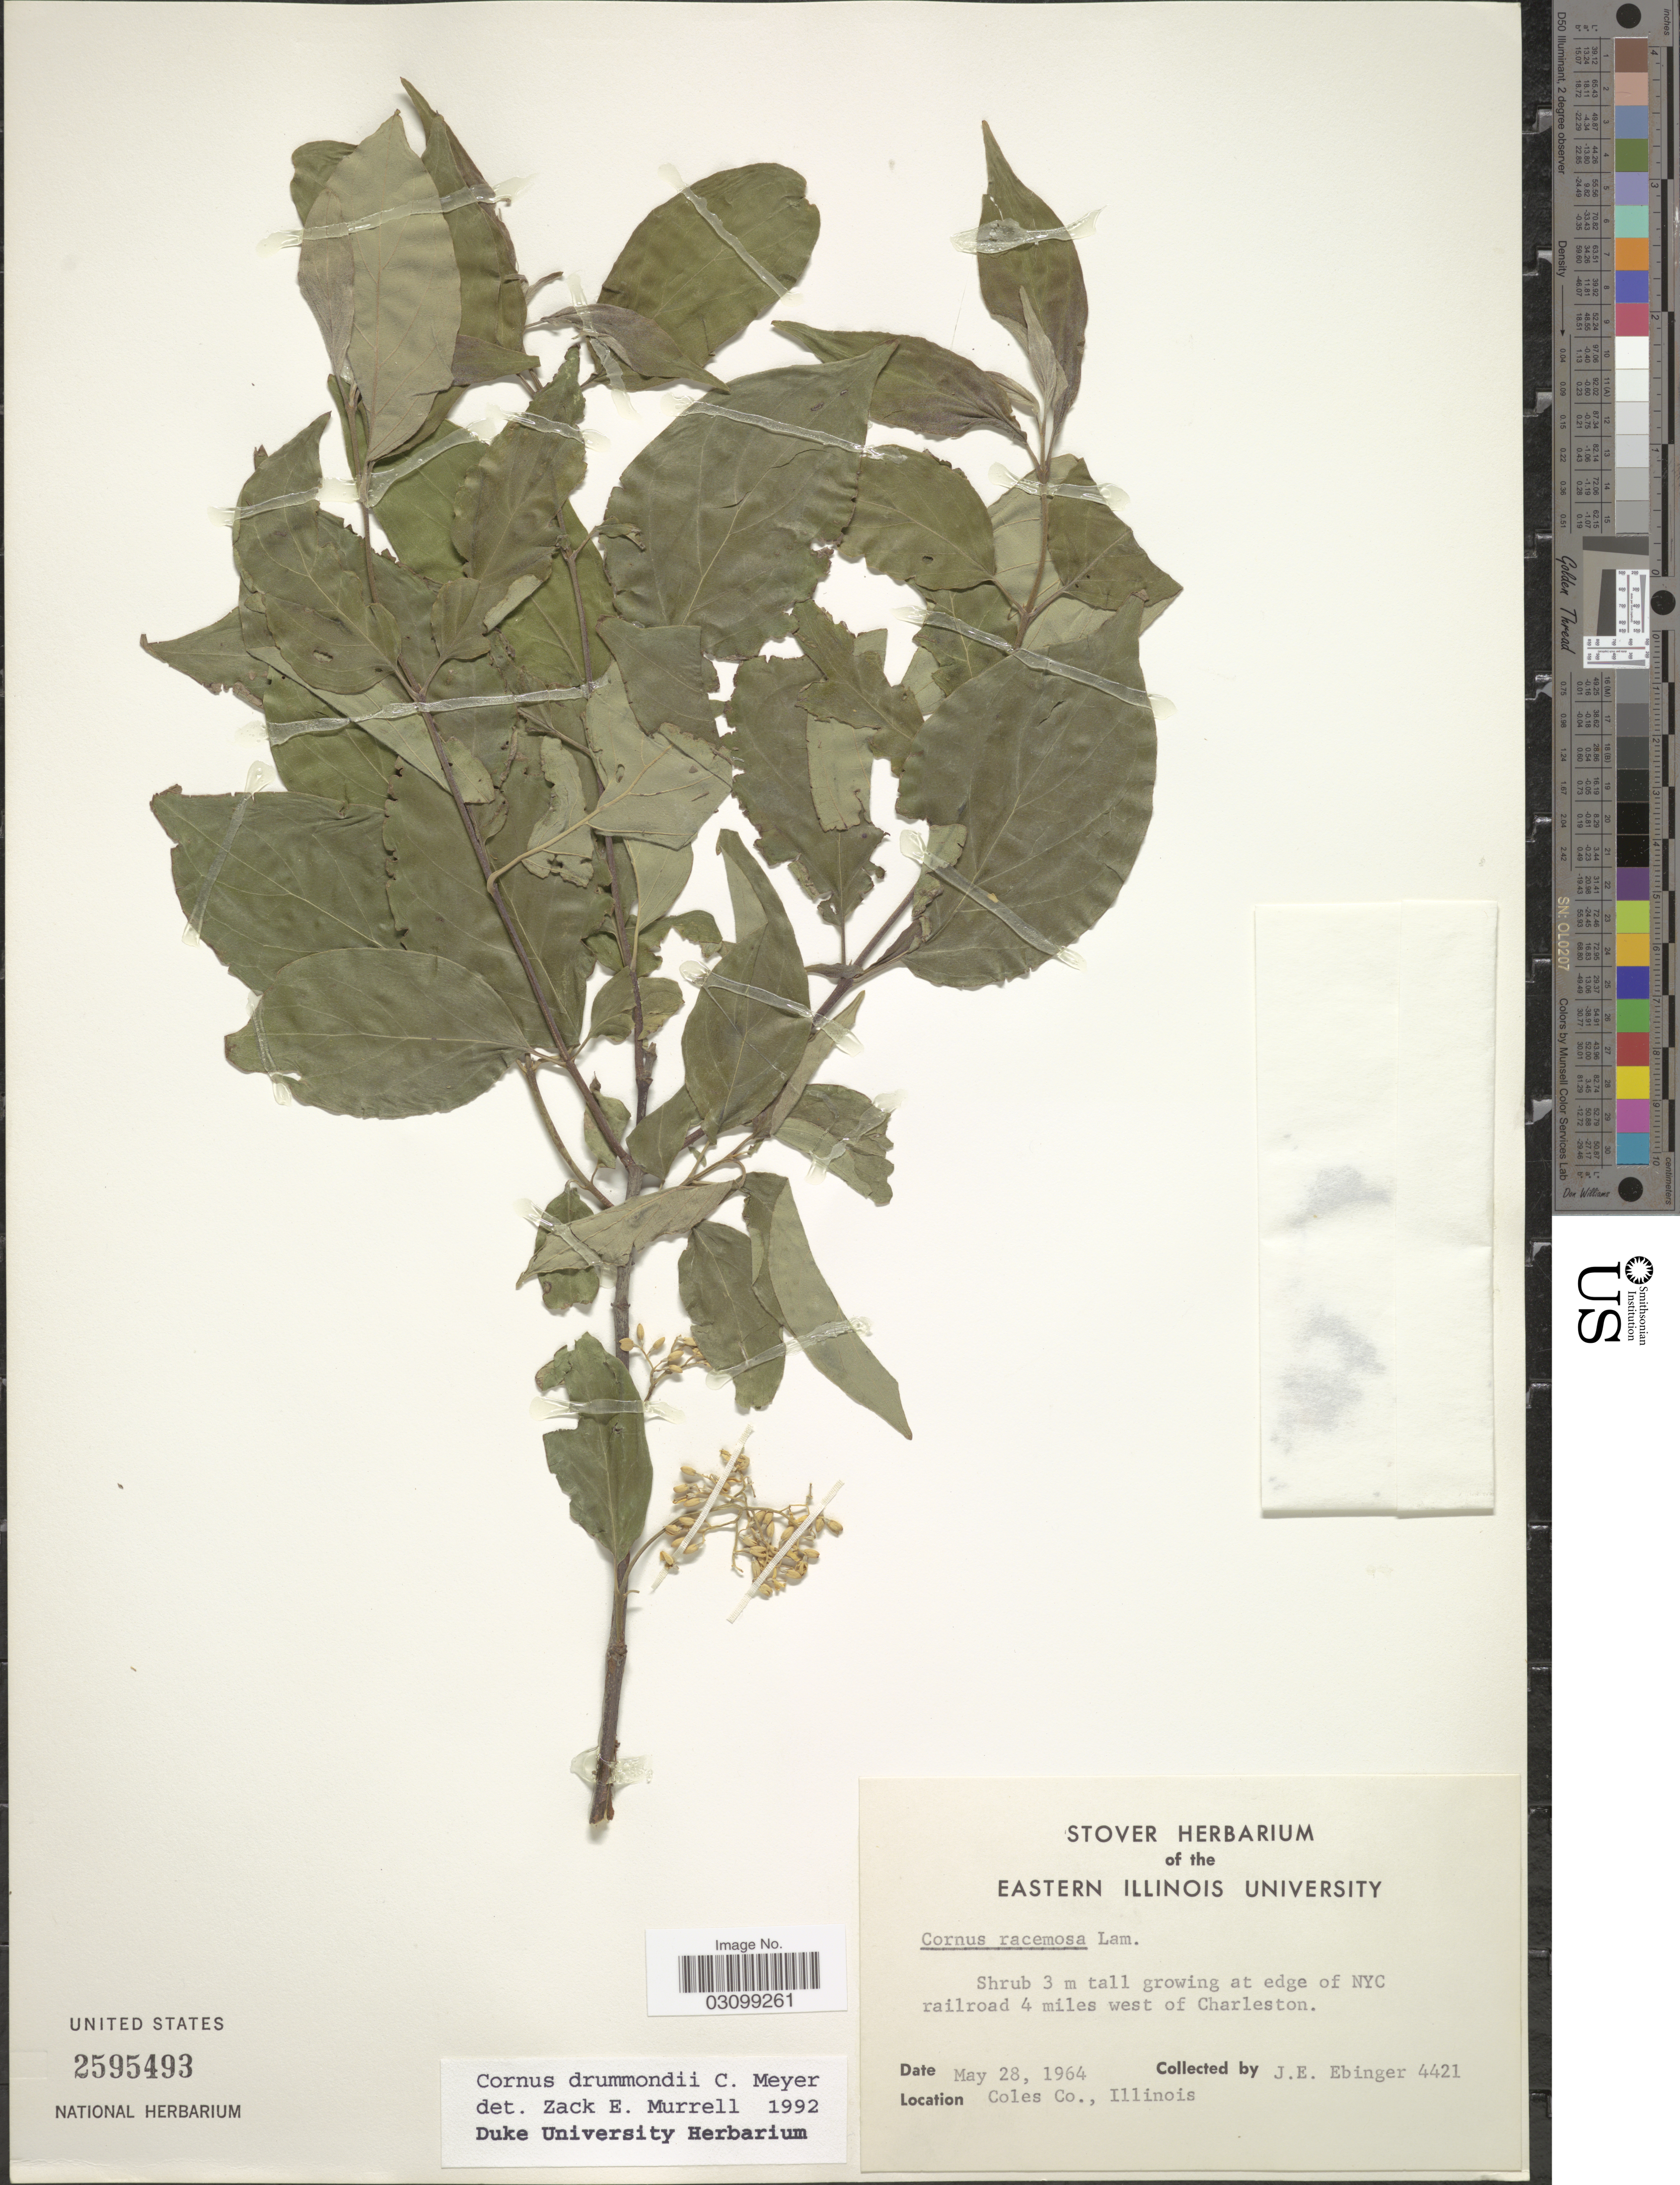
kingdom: Plantae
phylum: Tracheophyta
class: Magnoliopsida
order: Cornales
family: Cornaceae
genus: Cornus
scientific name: Cornus drummondii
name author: C.A. Mey.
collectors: J. Ebinger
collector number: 4421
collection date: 1964-05-28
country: United States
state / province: Illinois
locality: Growing at edge of NYC railroad 4 miles west of Charleston. Coles Co.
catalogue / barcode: US 2595493